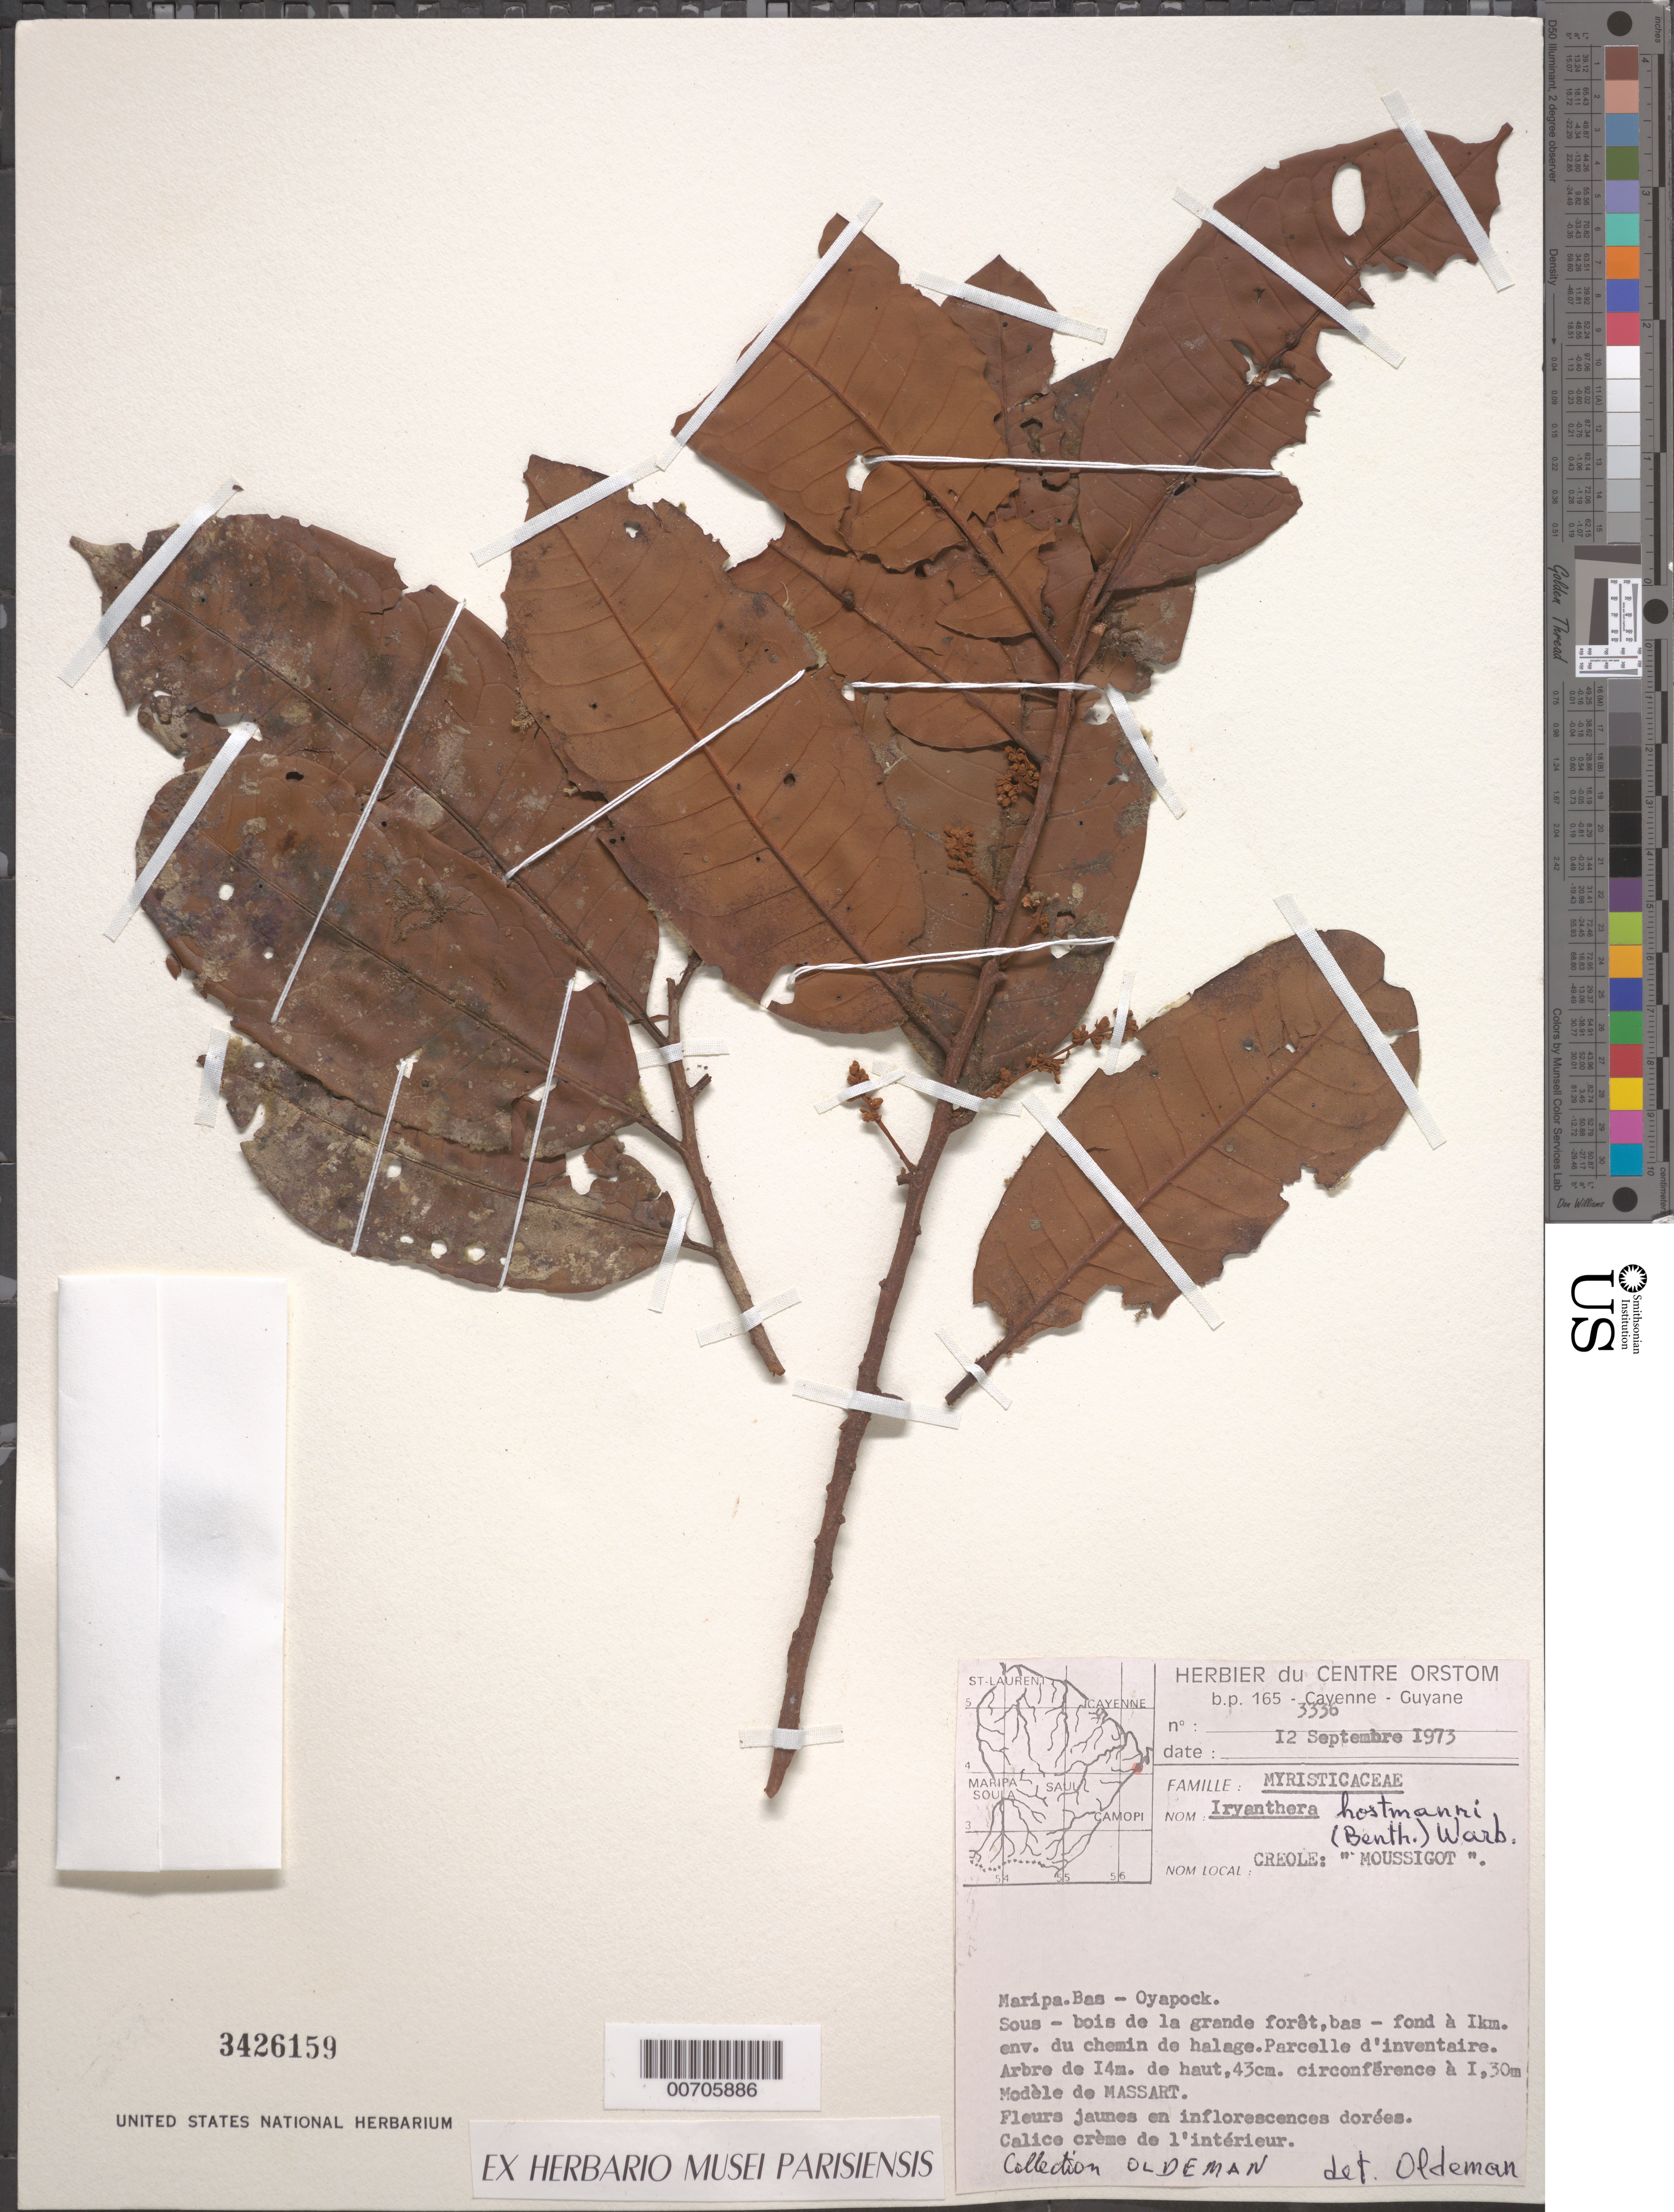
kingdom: Plantae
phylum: Tracheophyta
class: Magnoliopsida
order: Magnoliales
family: Myristicaceae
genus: Iryanthera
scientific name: Iryanthera hostmannii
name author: (Benth.) Warb.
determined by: Oldeman, R. A. A.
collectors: R. Oldeman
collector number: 3336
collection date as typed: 12-Sep-73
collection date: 1973-09-12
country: French Guiana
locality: Maripa, Bas-Oyapock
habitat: Forest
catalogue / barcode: US 3426159